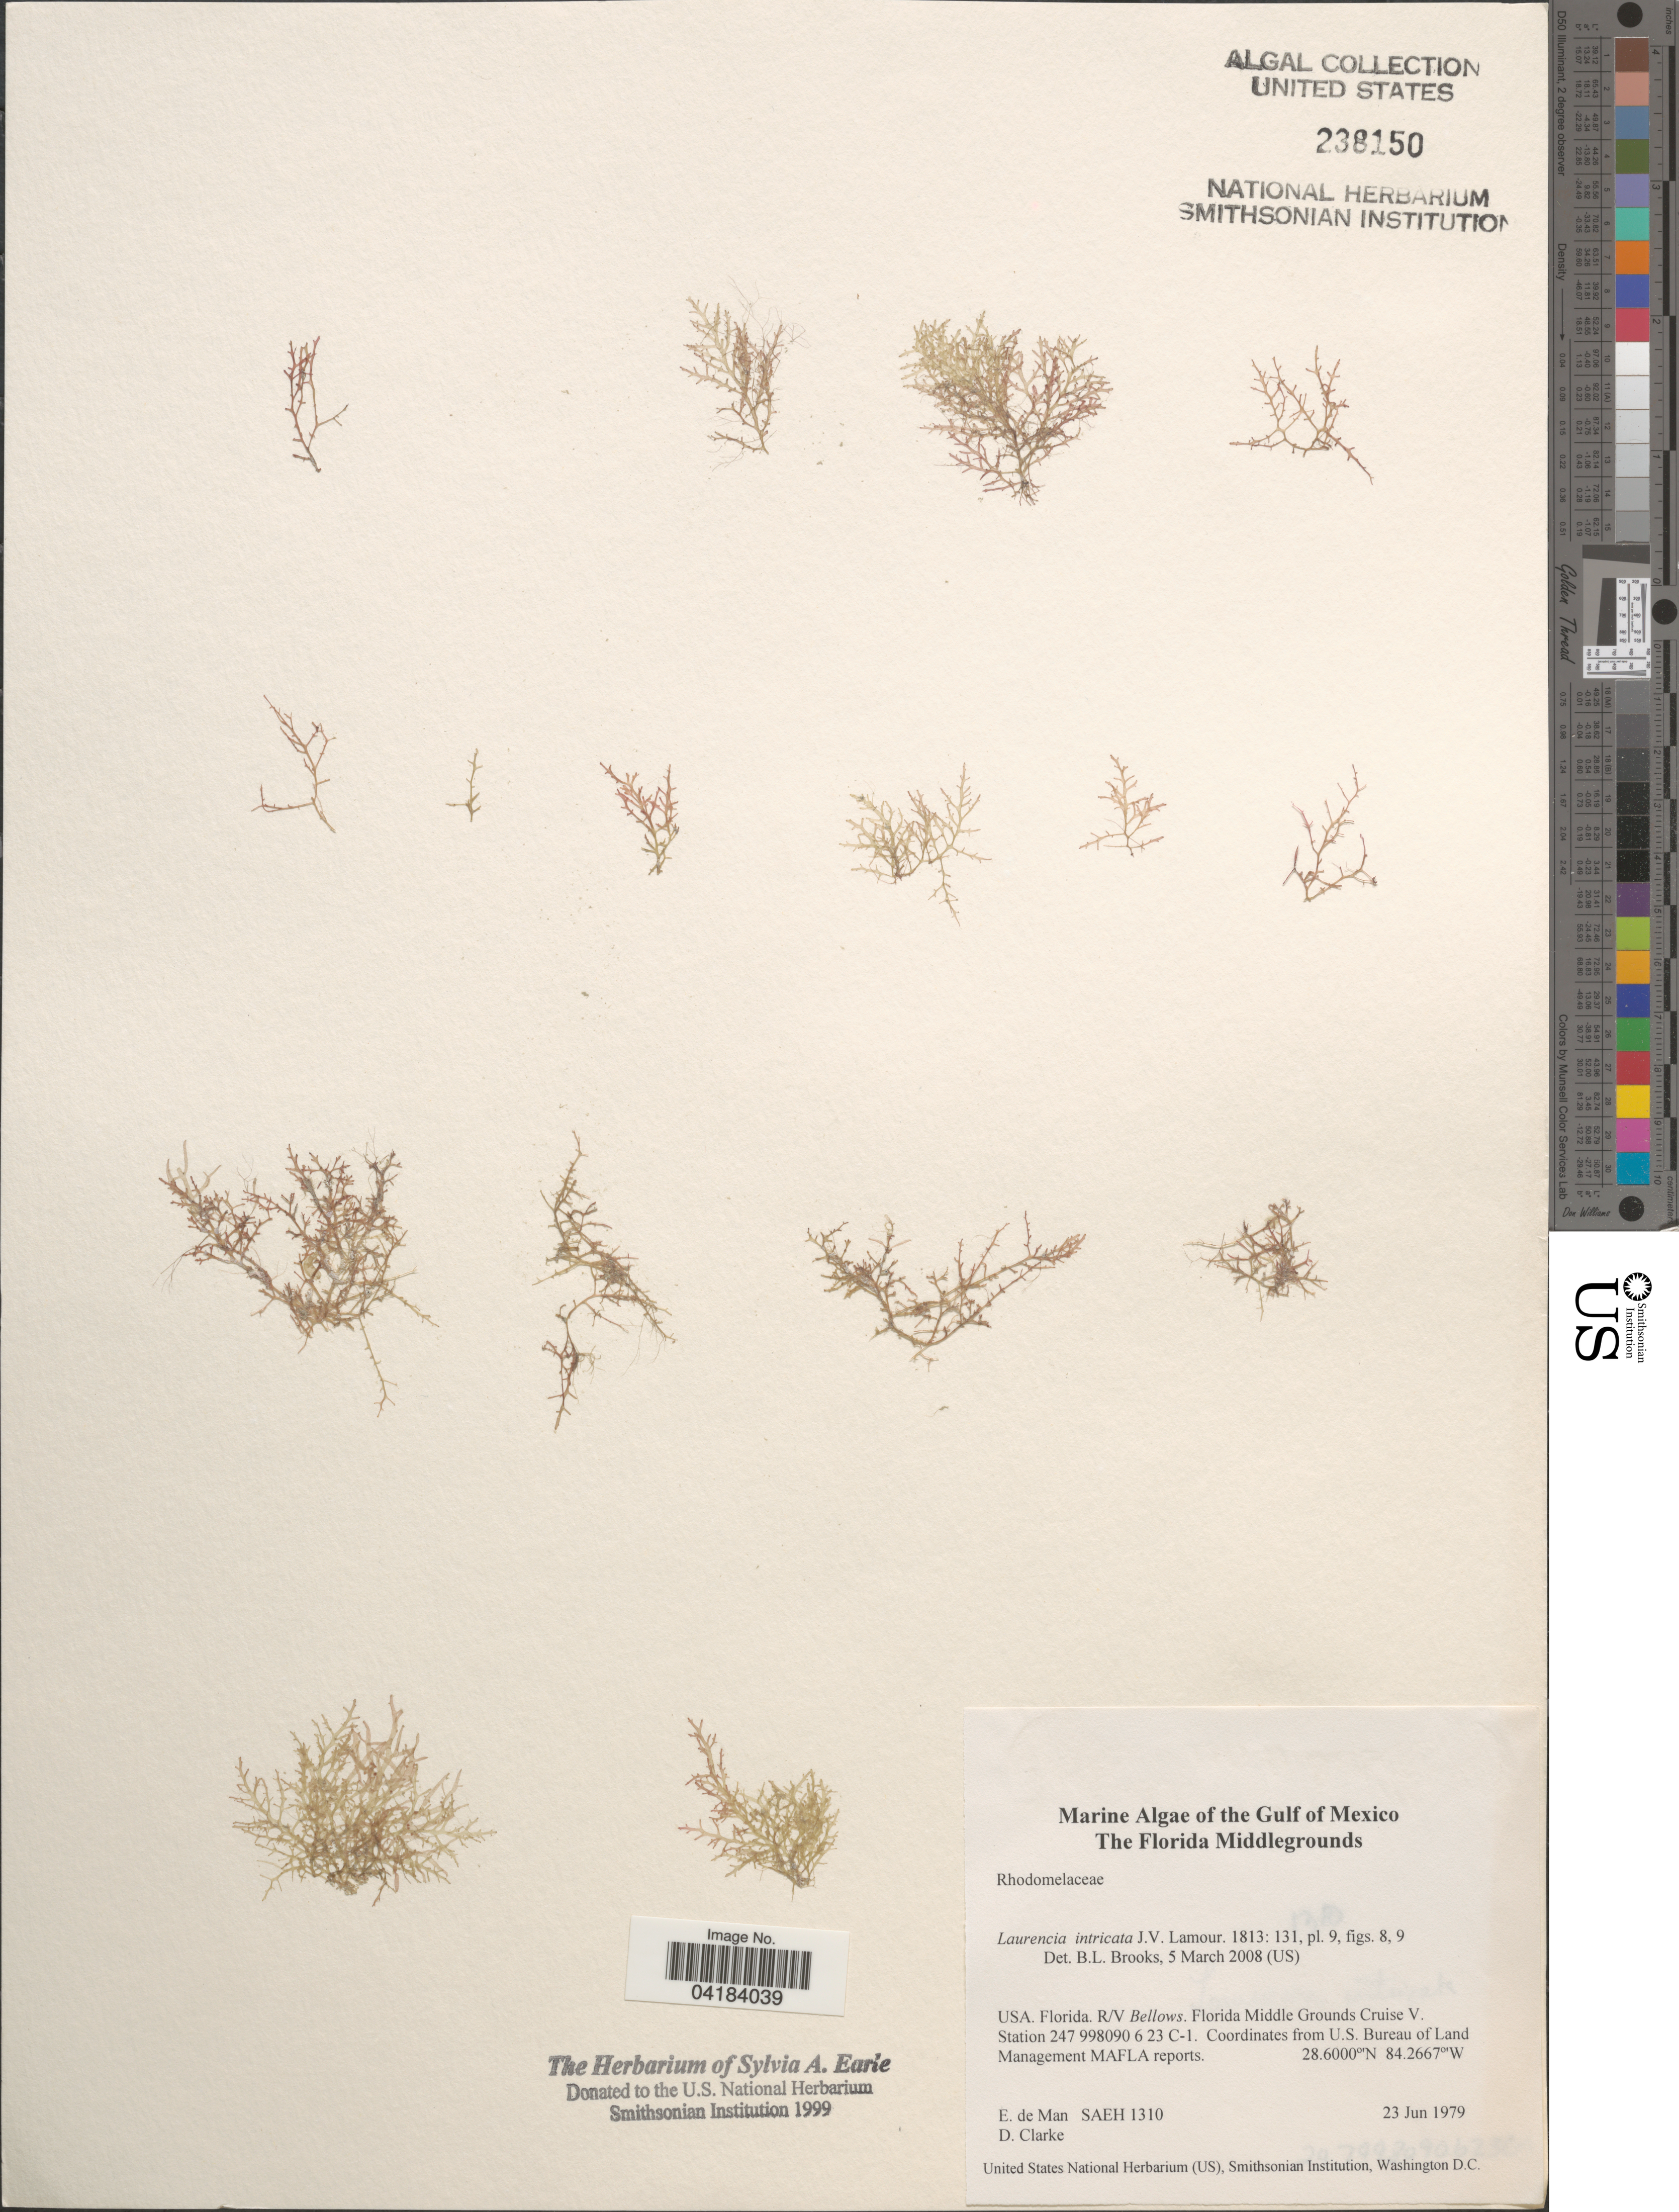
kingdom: Plantae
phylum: Rhodophyta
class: Florideophyceae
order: Ceramiales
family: Rhodomelaceae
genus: Laurencia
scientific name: Laurencia intricata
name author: J.V.Lamouroux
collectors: E. de Man & D. Clarke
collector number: SAEH1310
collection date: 1979-06-23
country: United States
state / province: Florida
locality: The Gulf of Mexico. The Florida Middlegrounds. R/V Bellows. Florida Middle Grounds Cruise V. Station 247 998090 6 23 C-1.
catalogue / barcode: US 238150